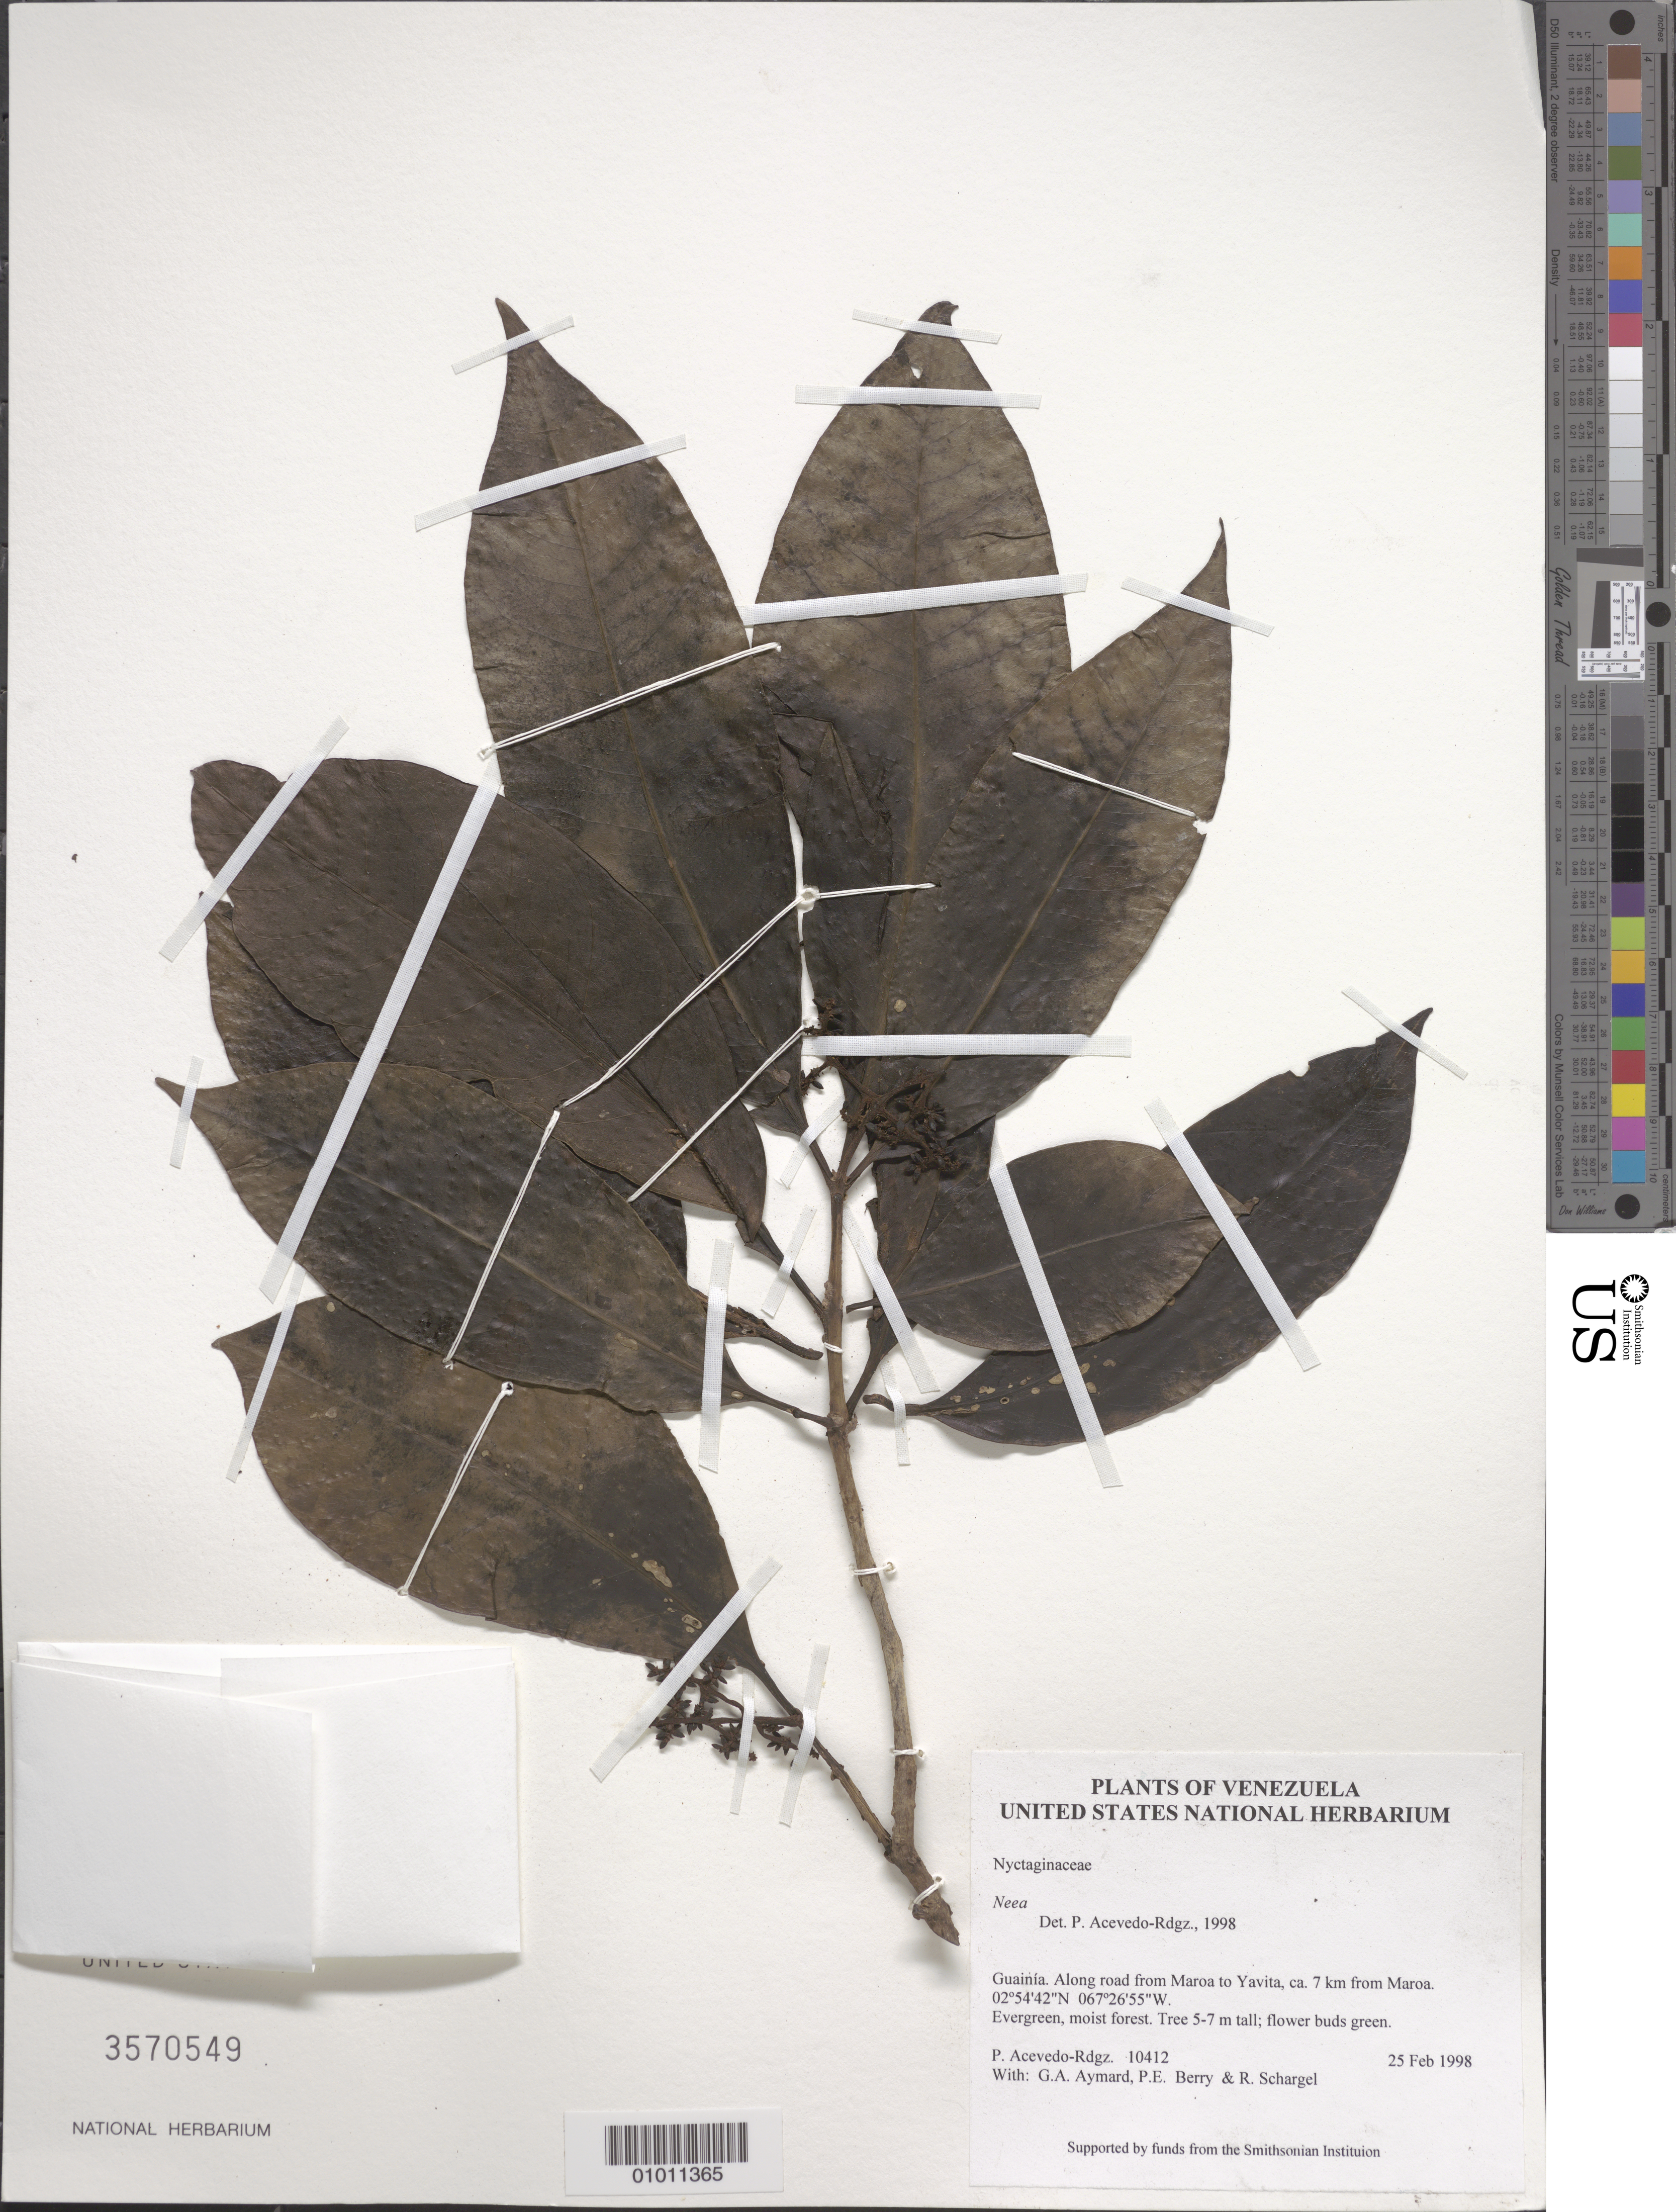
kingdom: Plantae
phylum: Tracheophyta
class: Magnoliopsida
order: Caryophyllales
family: Nyctaginaceae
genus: Neea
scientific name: Neea sp.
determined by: Acevedo-Rodríguez, P., (BOT), Smithsonian Institution - National Museum of Natural History (UNITED STATES)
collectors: P. Acevedo-Rodr., G. A. Aymard, P. E. Berry & R. Schargel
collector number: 10412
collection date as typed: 25 Feb 1998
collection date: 1998-02-25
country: Venezuela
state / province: Amazonas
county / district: Maroa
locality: Along road from Maroa to Yavita, ca. 7 km from Maroa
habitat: Evergreen, moist forest.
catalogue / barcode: US 3570549